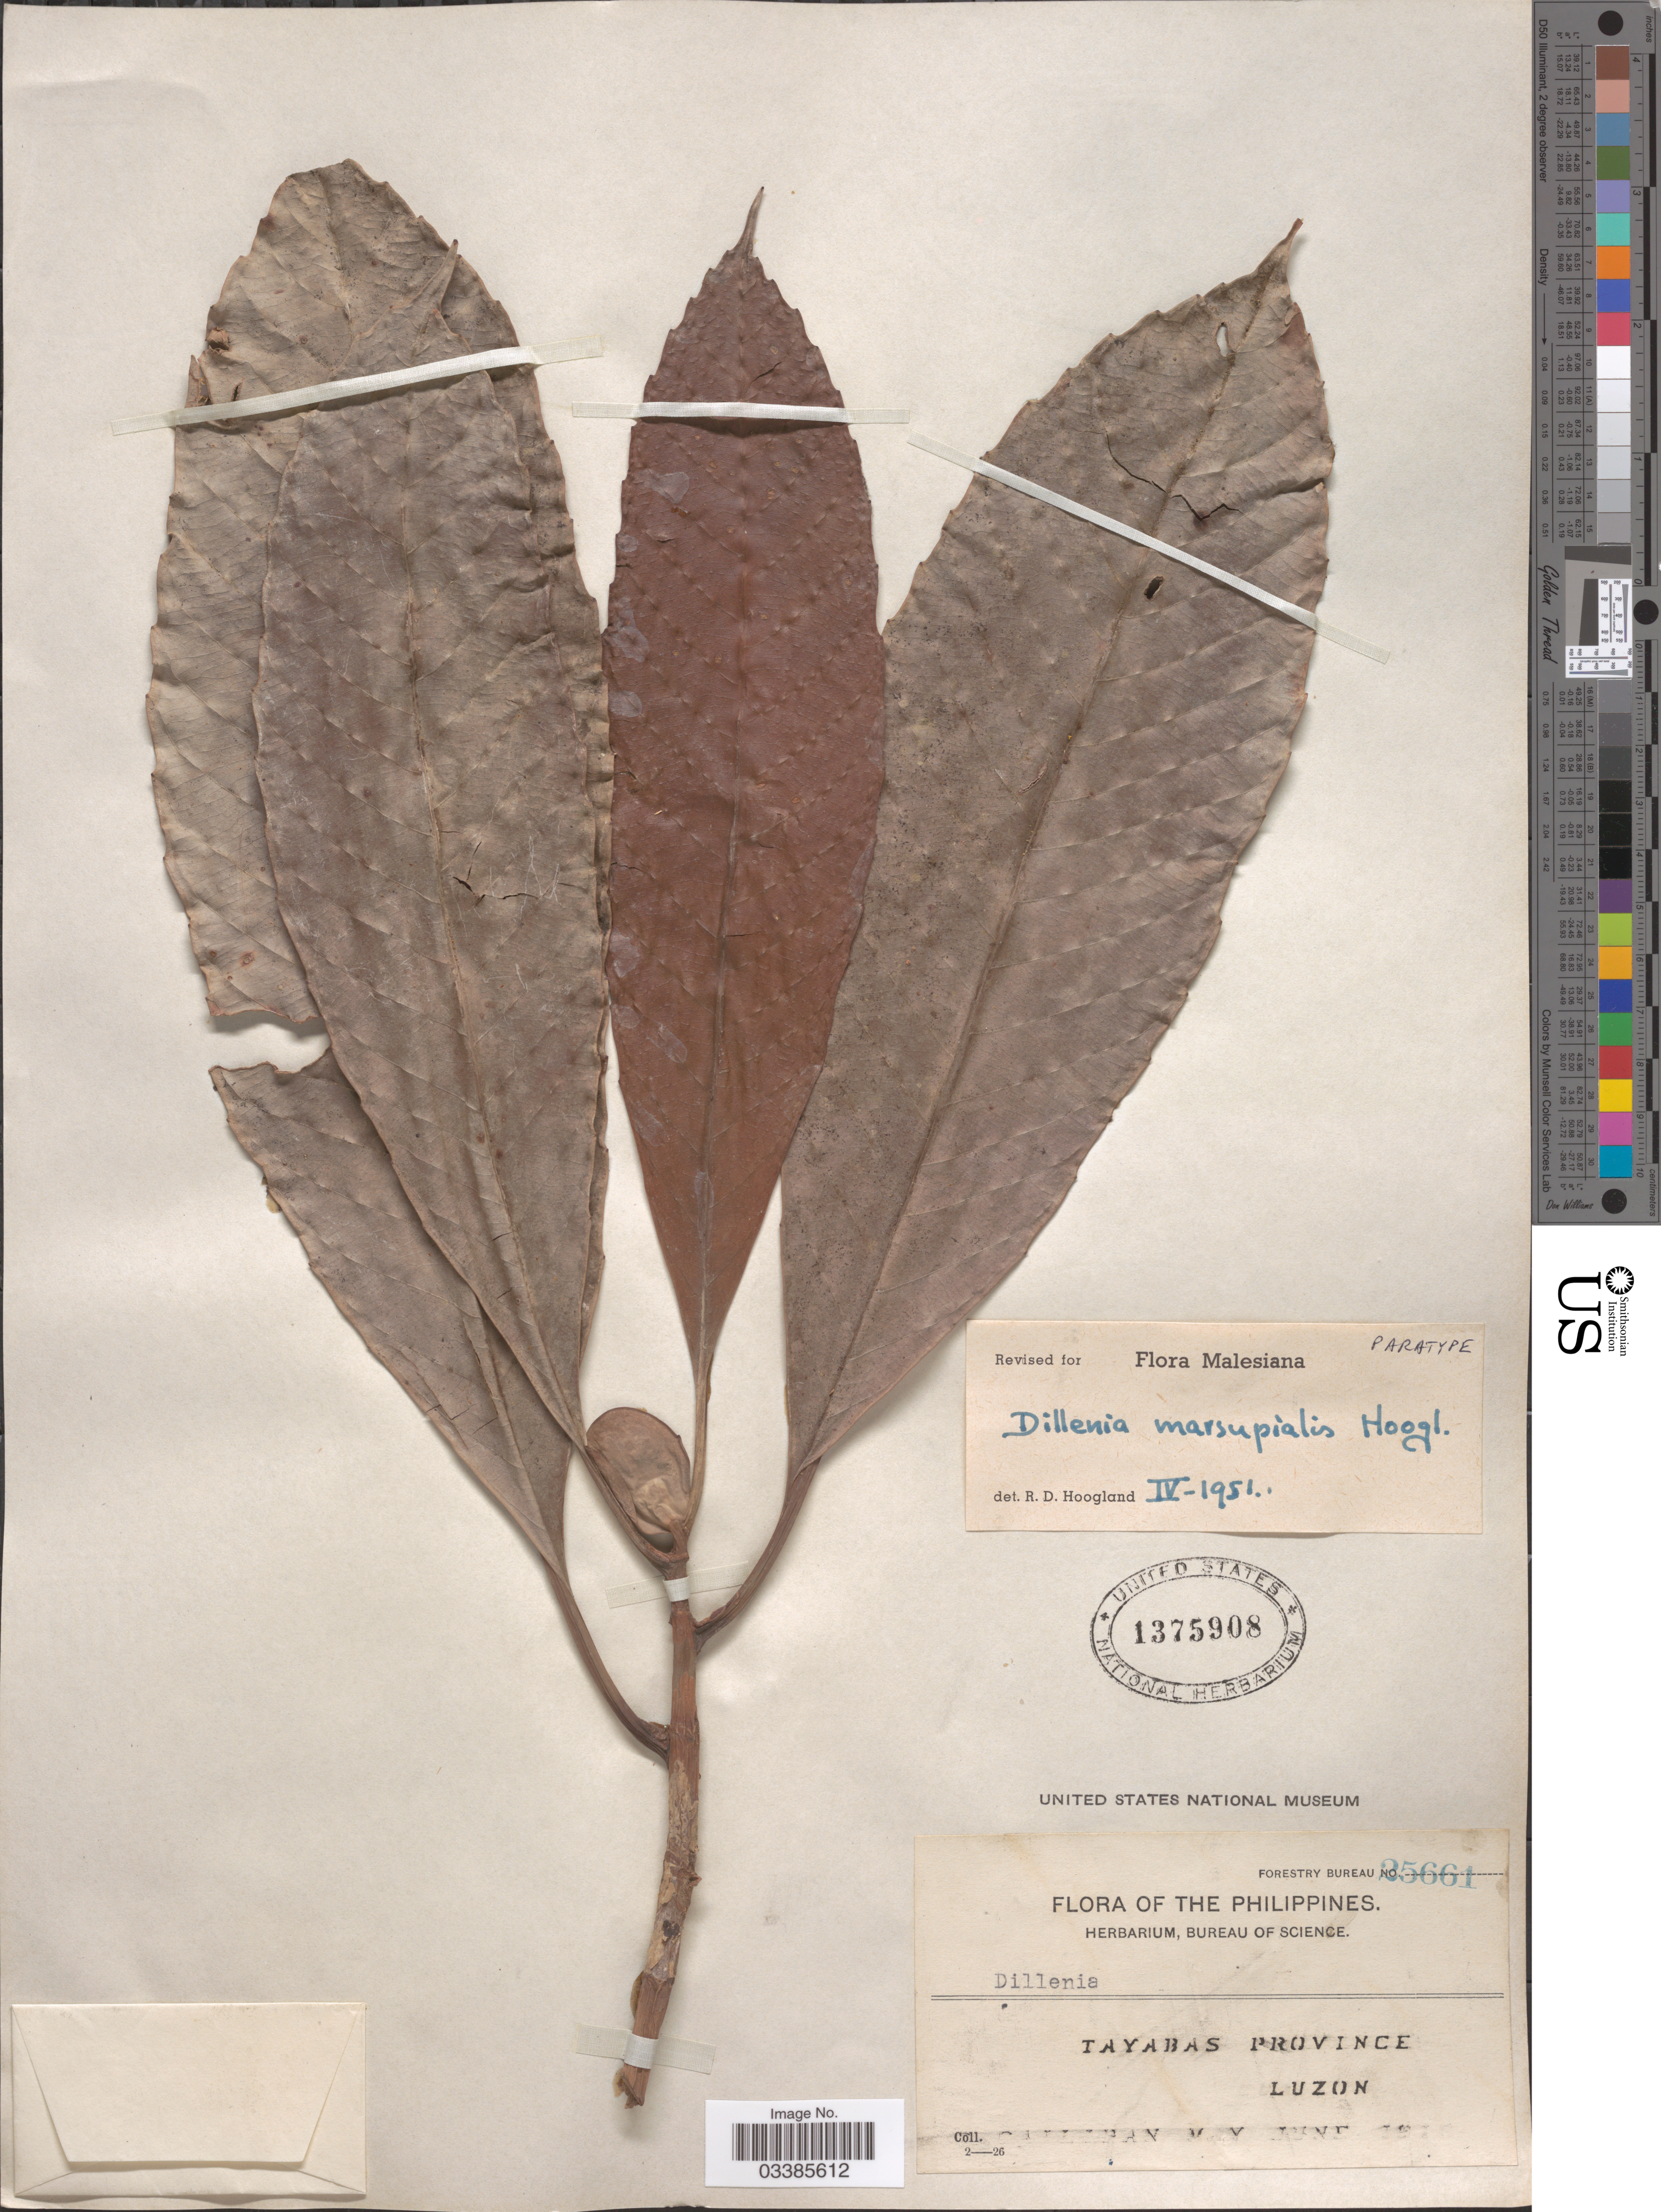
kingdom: Plantae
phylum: Tracheophyta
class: Magnoliopsida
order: Dilleniales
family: Dilleniaceae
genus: Dillenia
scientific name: Dillenia marsupialis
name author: Hoogland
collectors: Callahan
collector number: Forestry Bureau 25661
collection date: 1916-06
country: Philippines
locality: Tayabas Province. Luzon.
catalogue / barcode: US 1375908